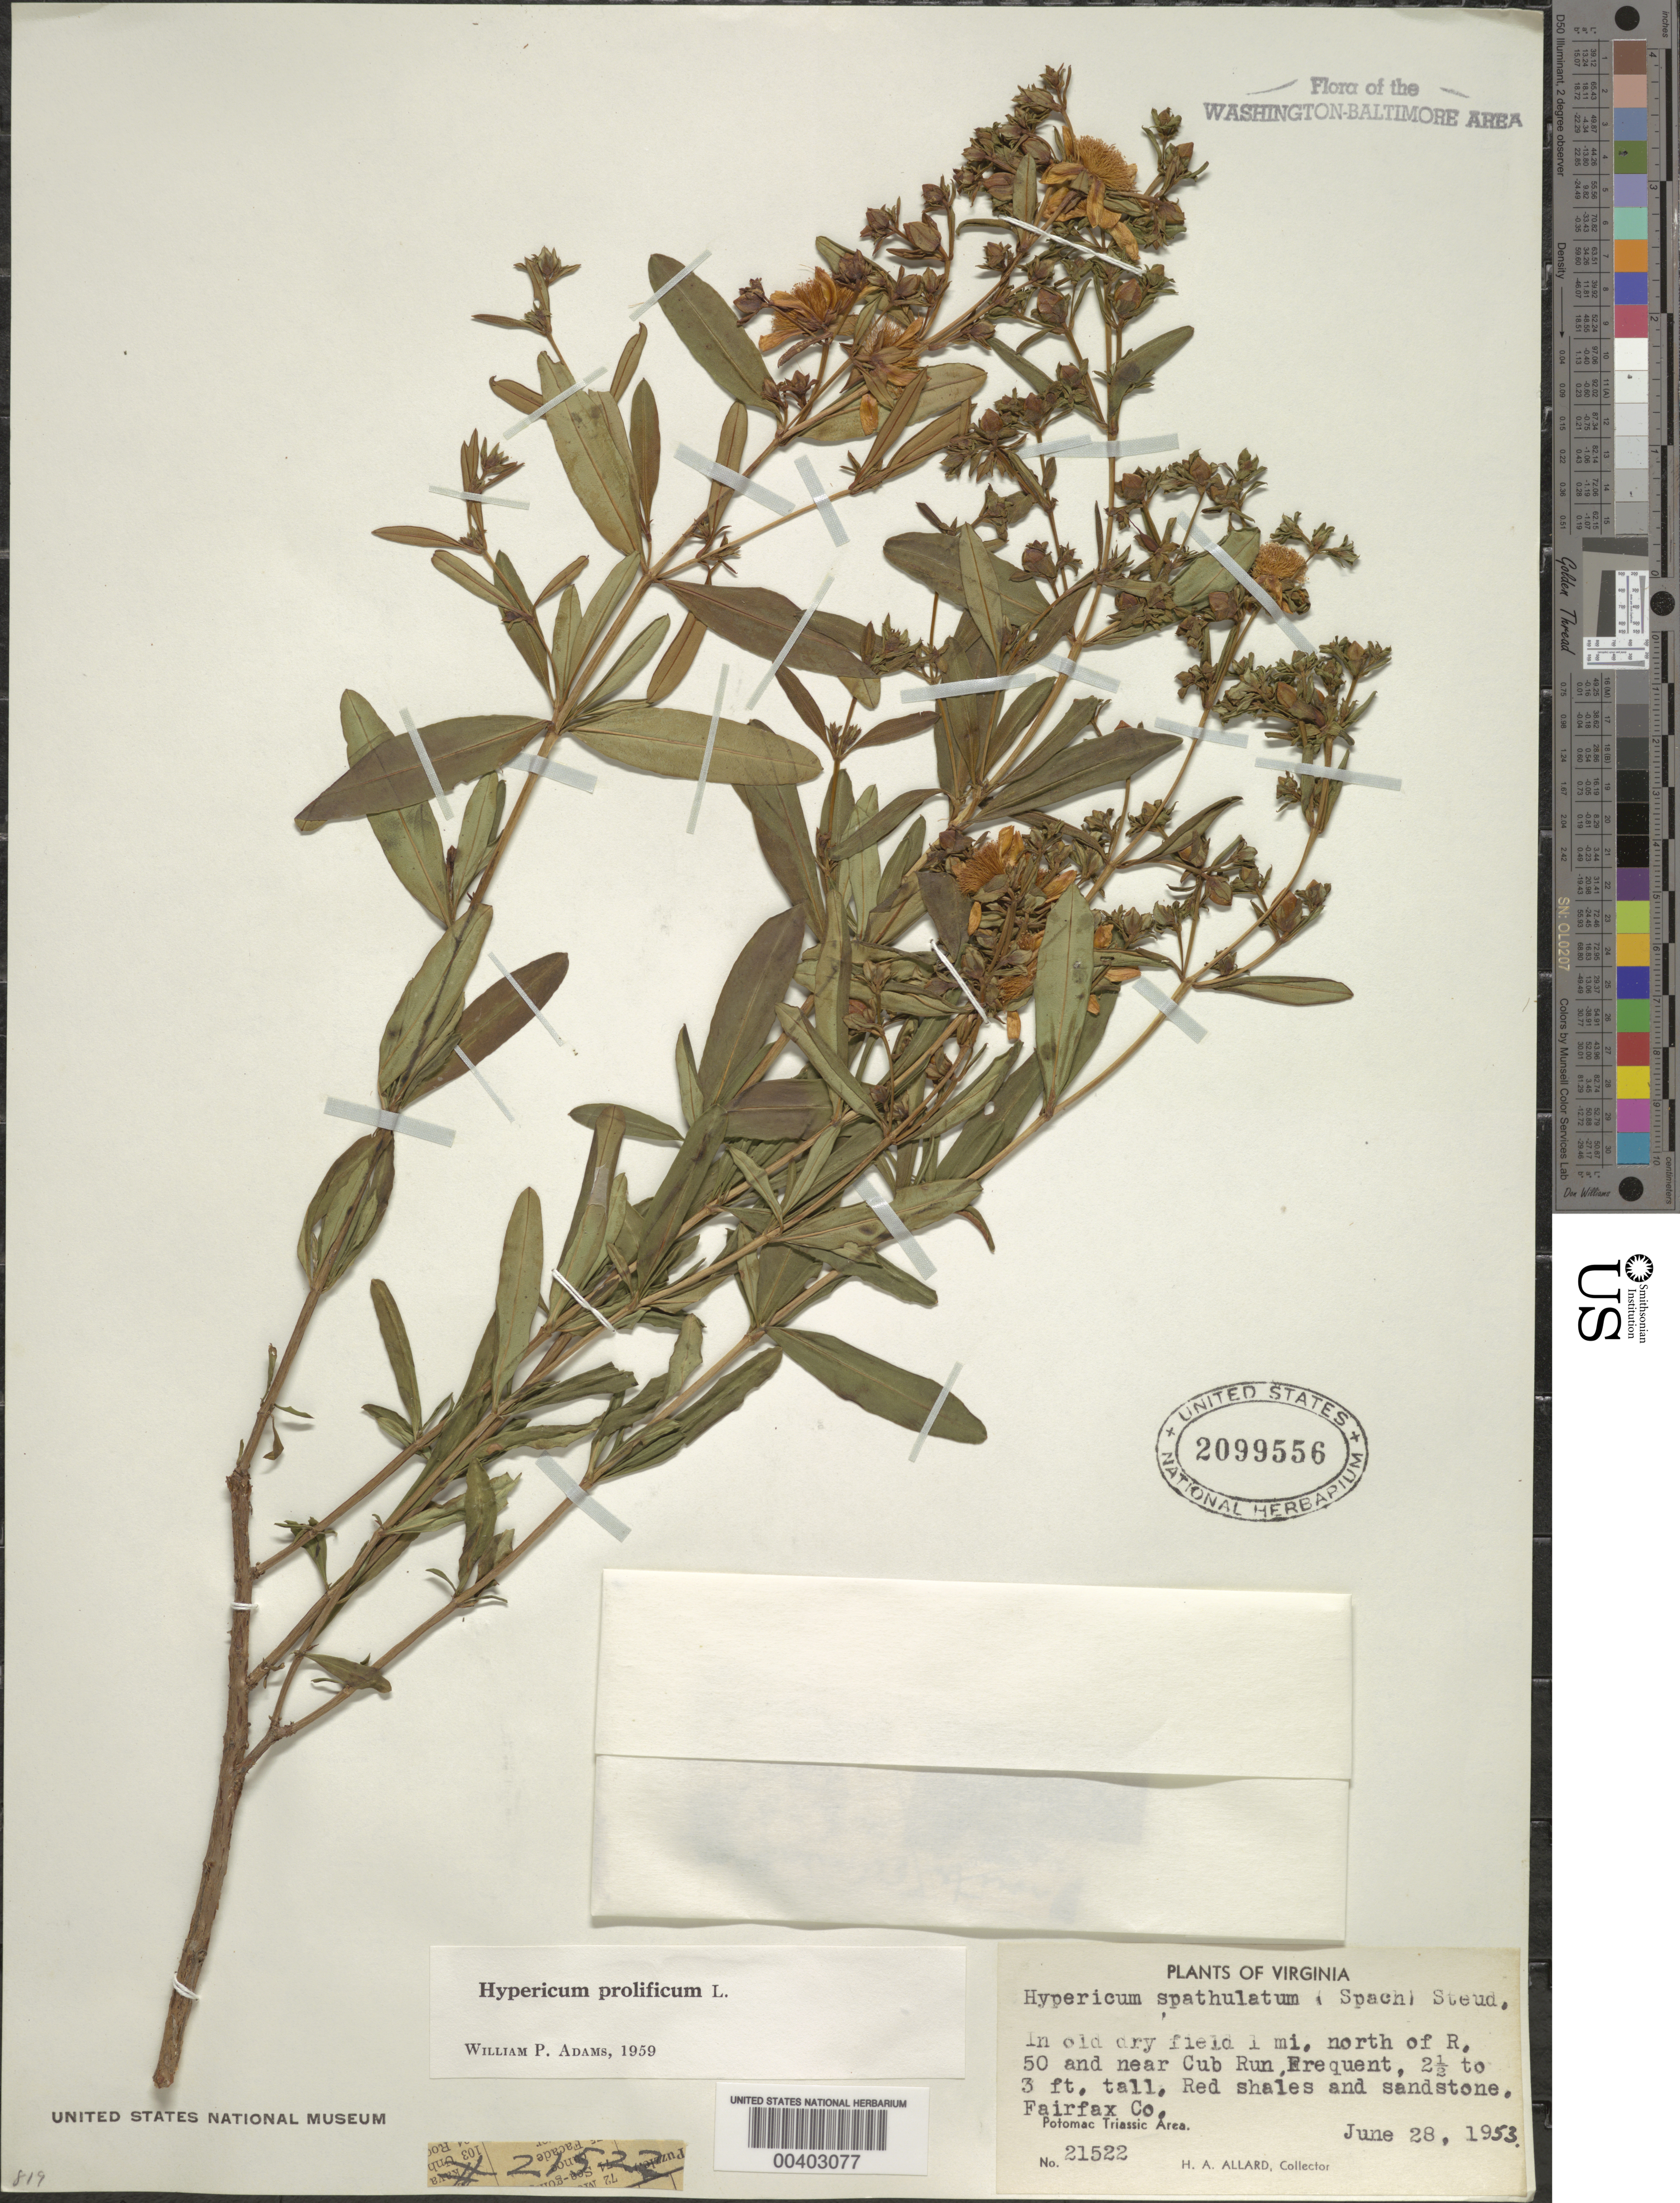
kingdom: Plantae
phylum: Tracheophyta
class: Magnoliopsida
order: Malpighiales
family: Hypericaceae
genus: Hypericum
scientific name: Hypericum prolificum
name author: L.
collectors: H. A. Allard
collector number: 21522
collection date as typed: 28 Jun 1953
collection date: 1953-06-28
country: United States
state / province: Virginia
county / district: Fairfax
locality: North of Route 50, near Cub Run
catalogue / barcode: US 2099556